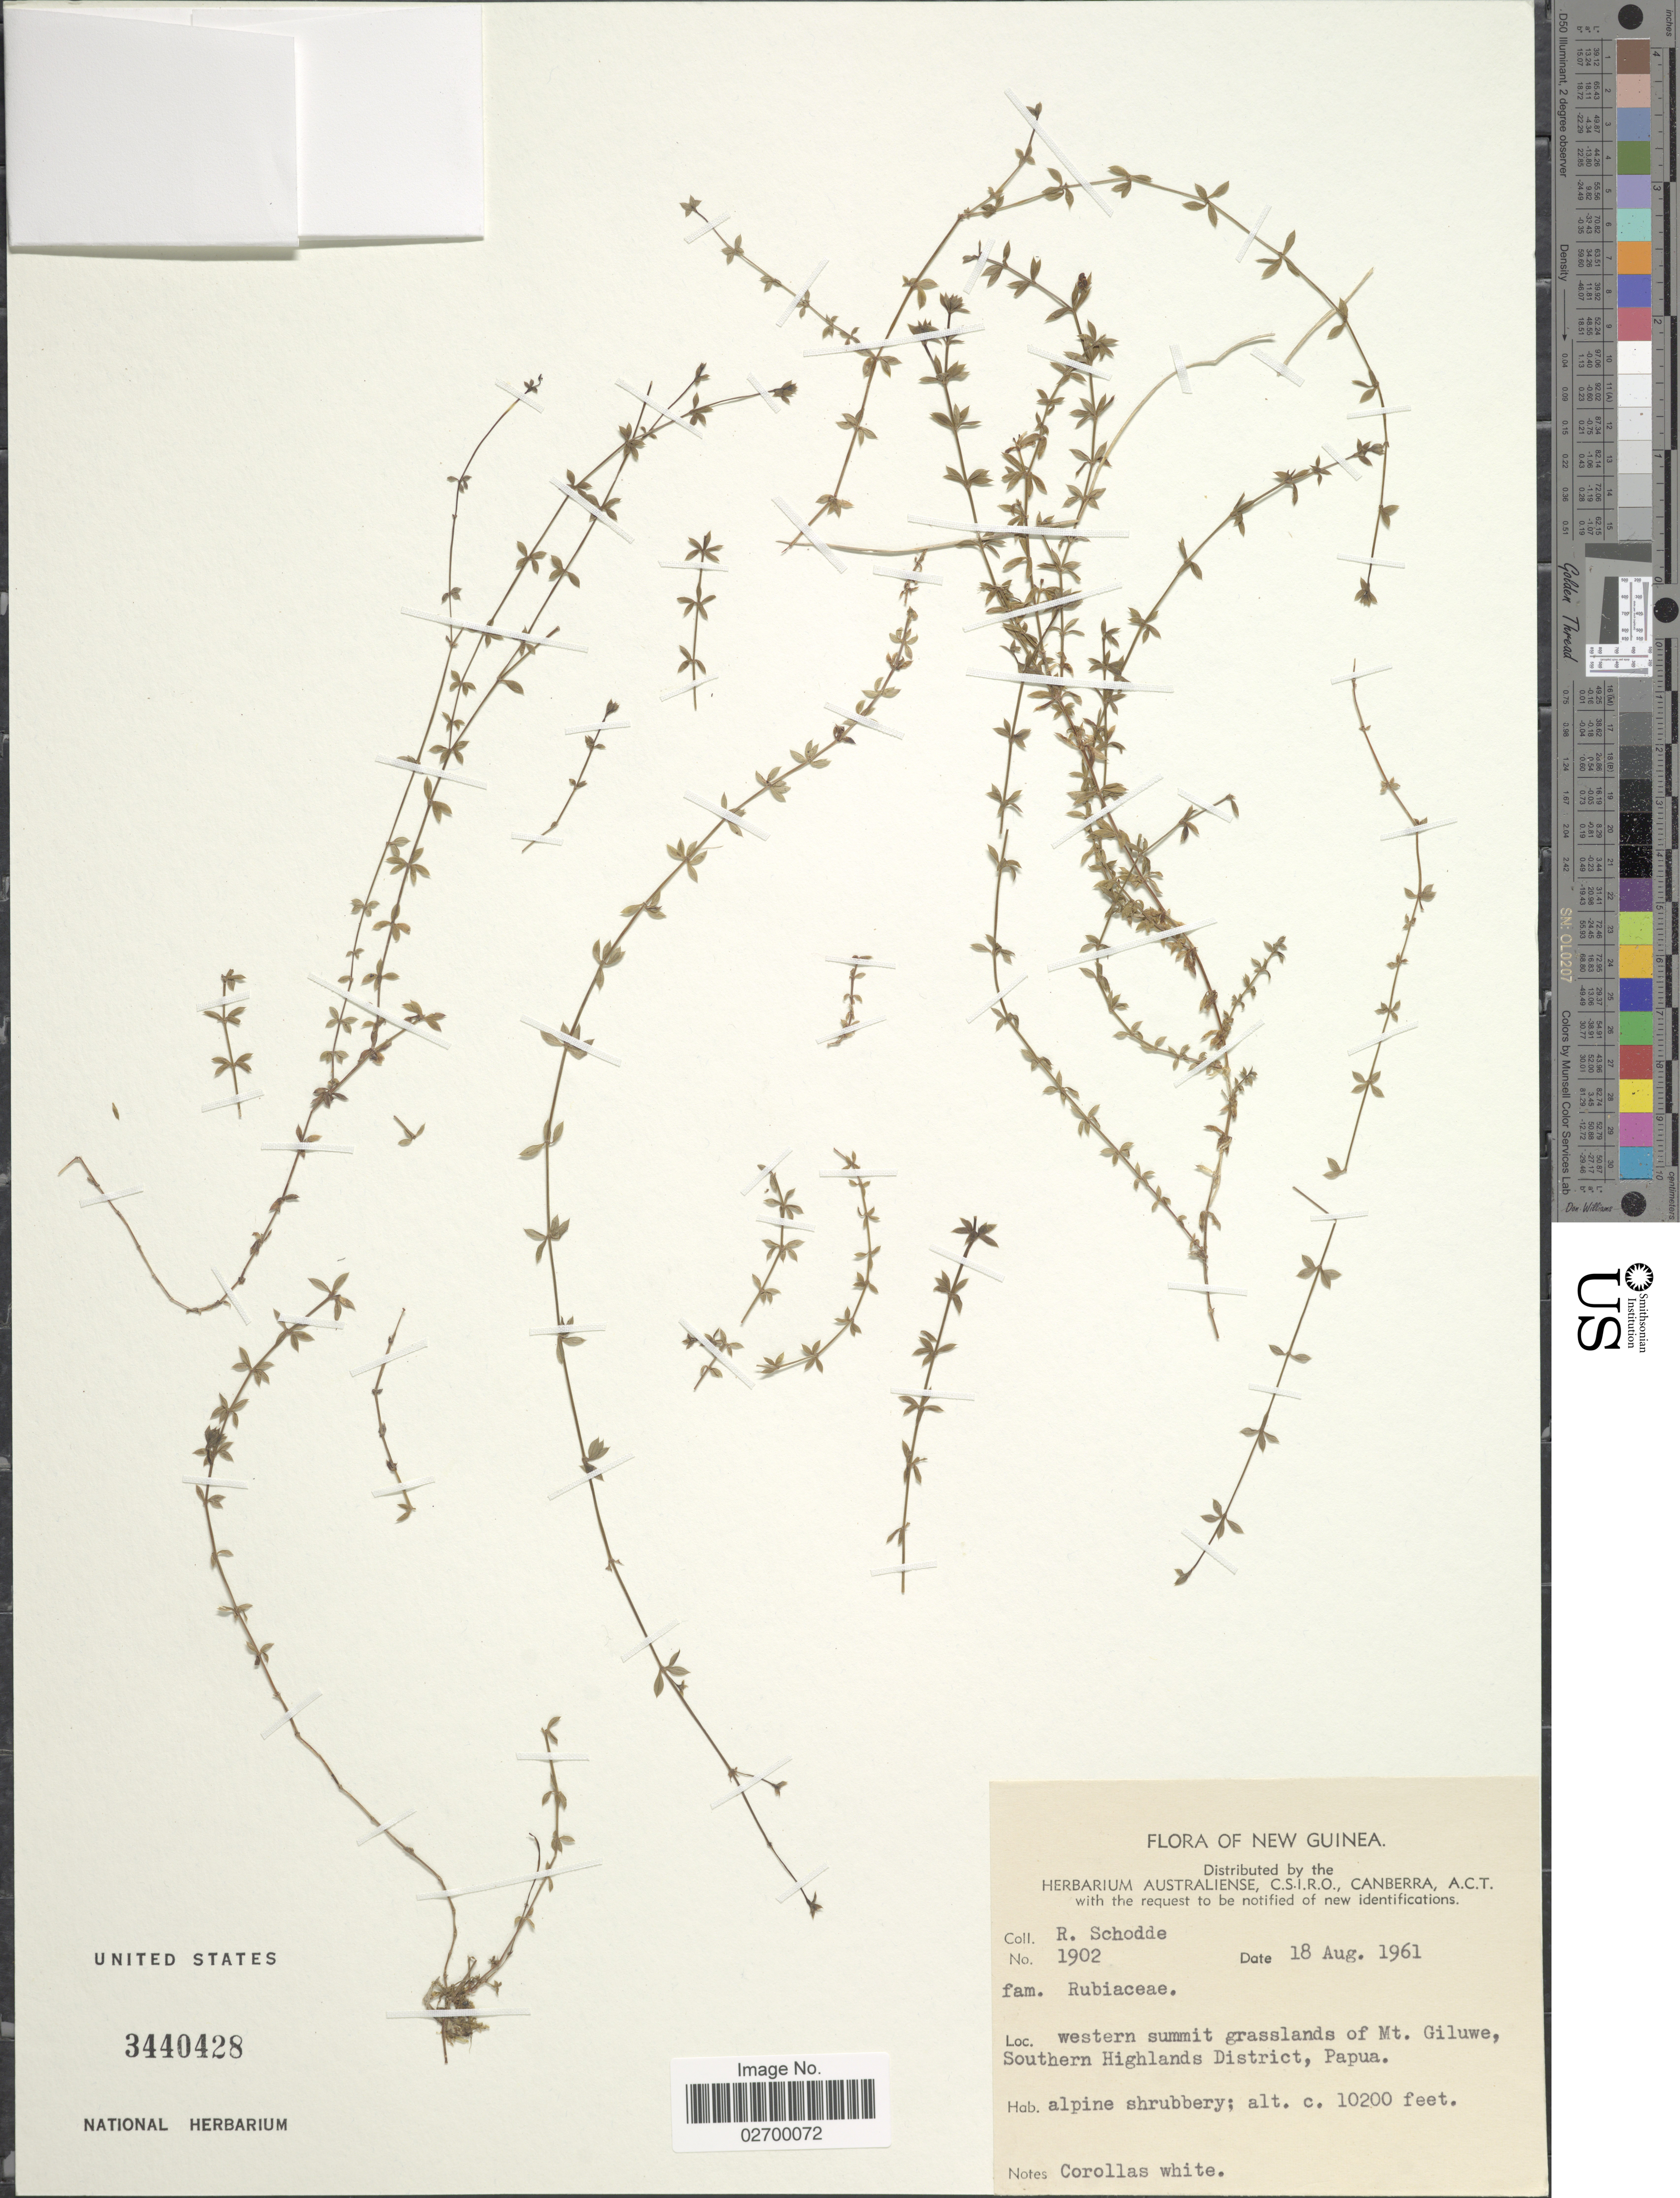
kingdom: Plantae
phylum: Tracheophyta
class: Magnoliopsida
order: Gentianales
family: Rubiaceae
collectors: R. Schodde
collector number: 1902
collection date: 1961-08-18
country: Papua New Guinea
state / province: Southern Highlands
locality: New Guinea. Western summit grasslands of Mt. Giluwe, Papua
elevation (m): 3109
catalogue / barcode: US 3440428